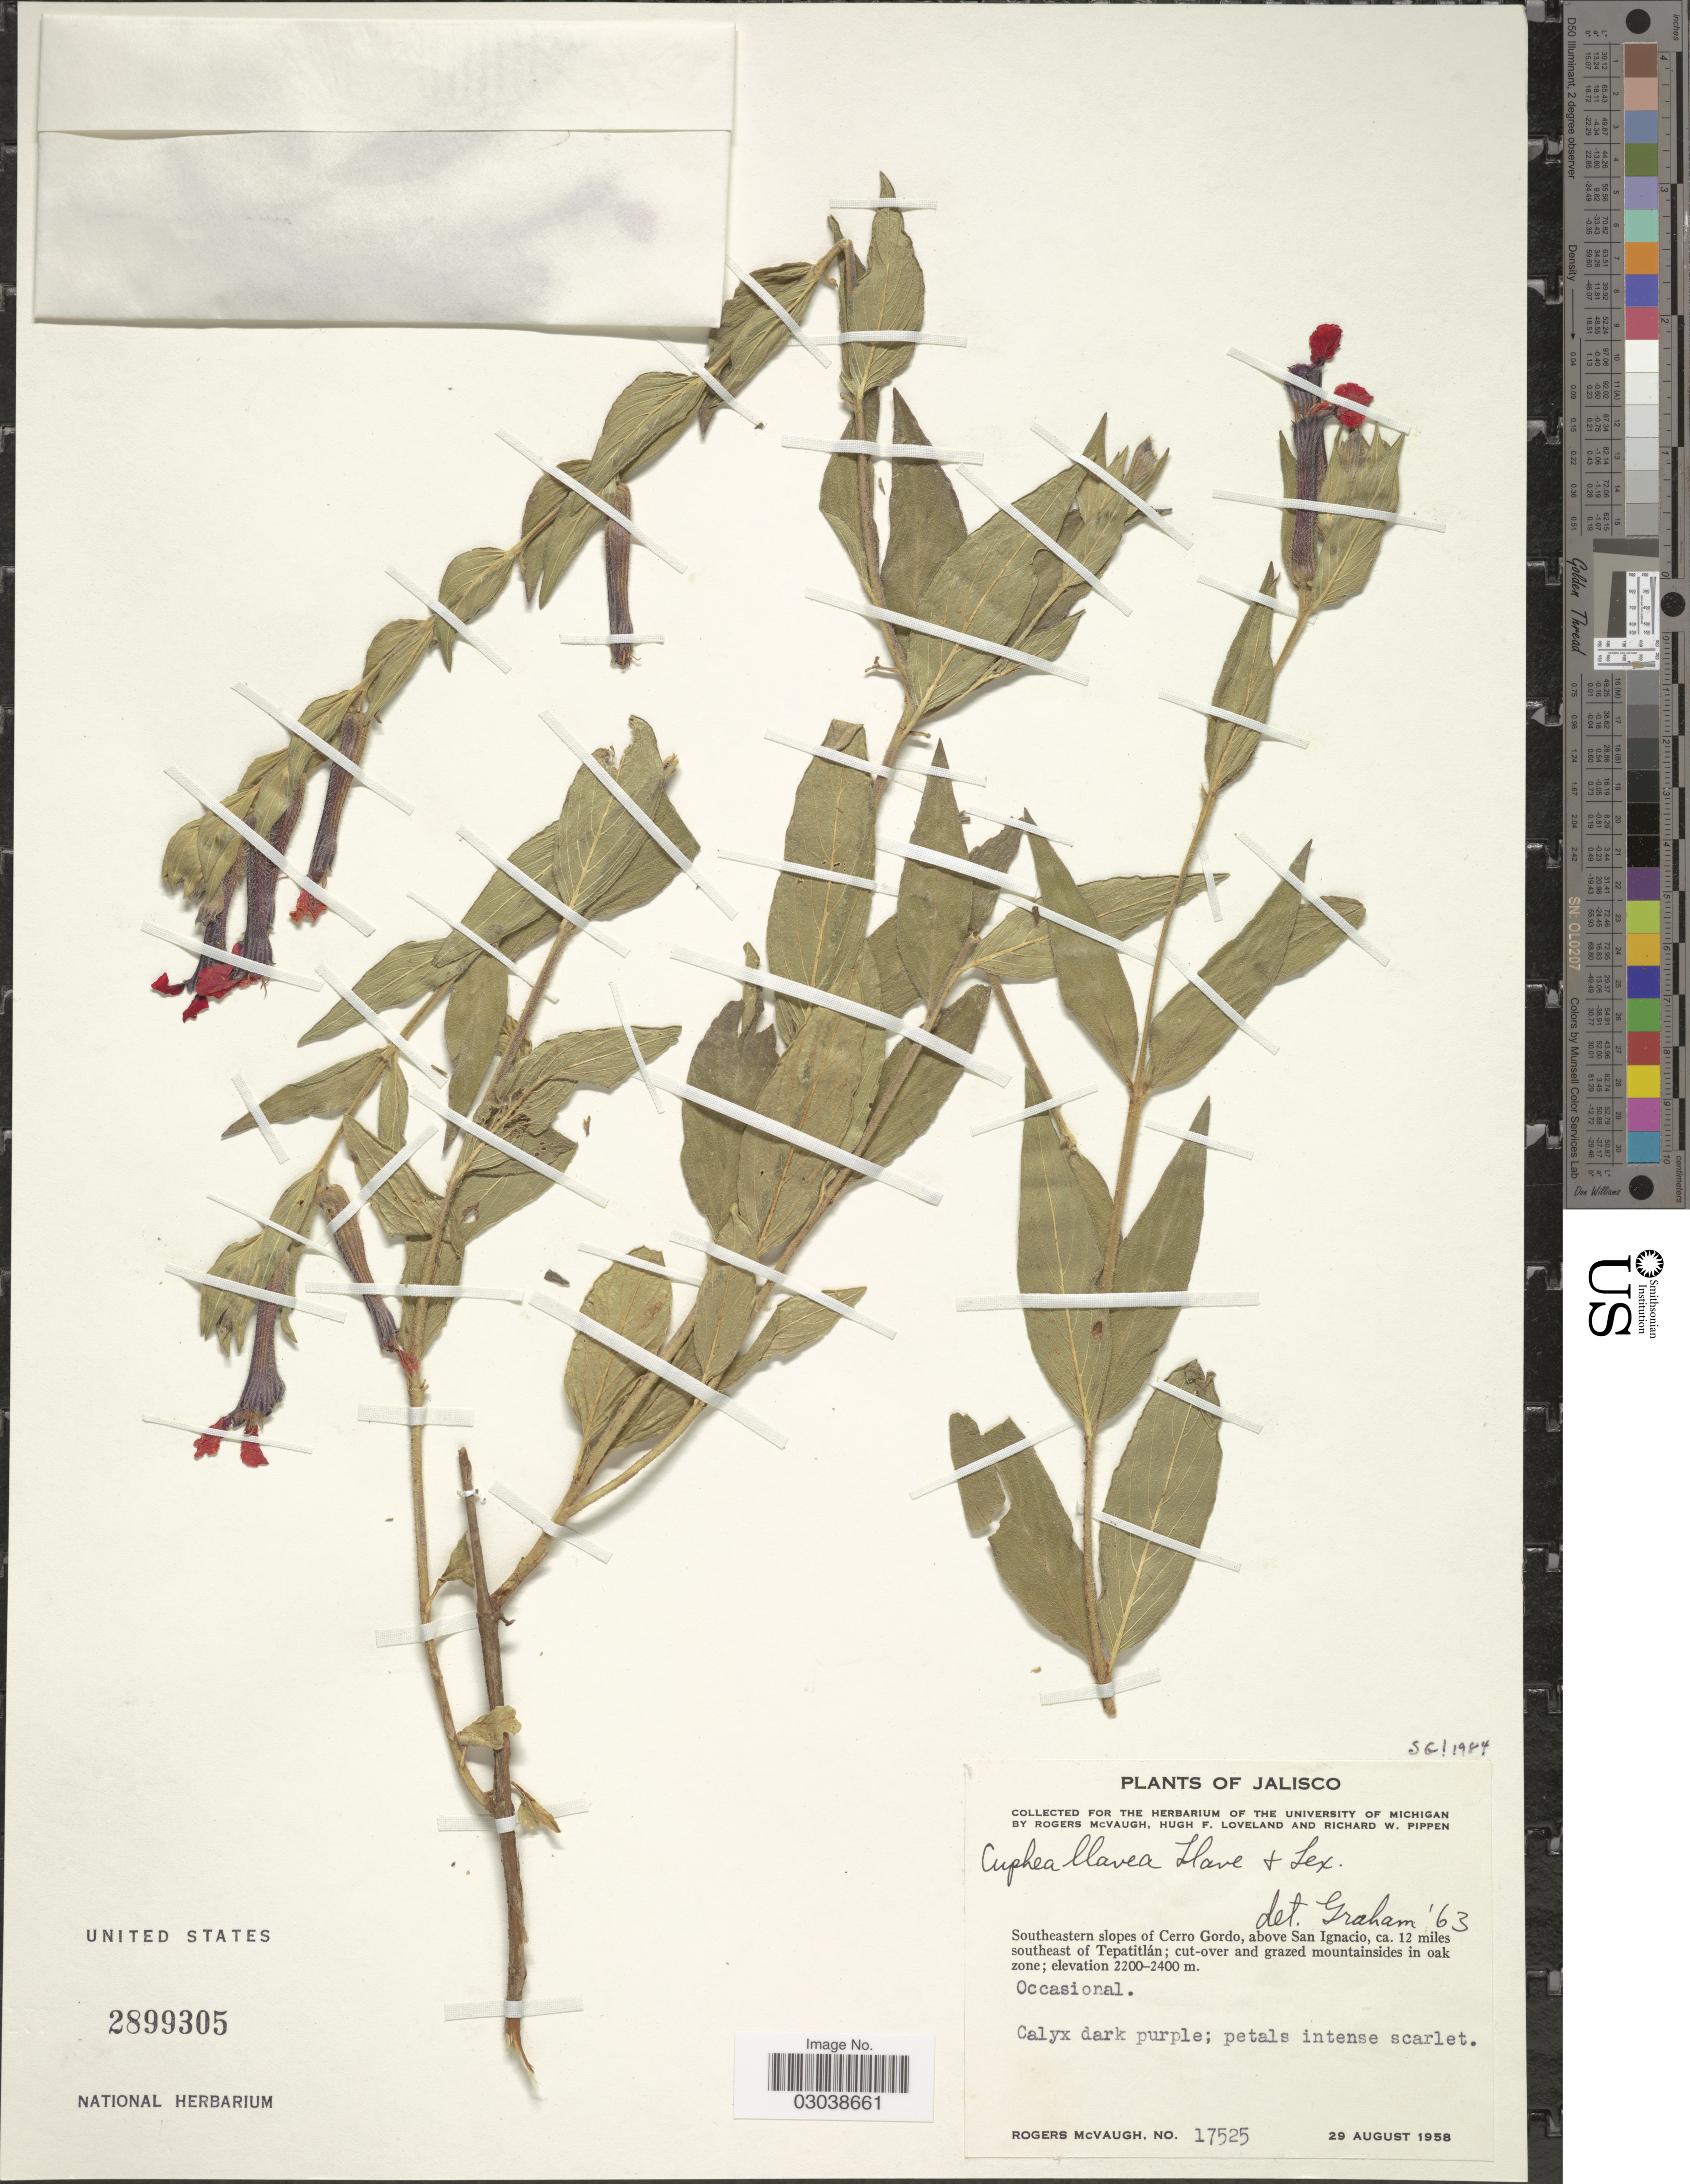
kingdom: Plantae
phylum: Tracheophyta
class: Magnoliopsida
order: Myrtales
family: Lythraceae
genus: Cuphea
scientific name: Cuphea llavea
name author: Lex.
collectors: R. McVaugh, H. Loveland & R. W. Pippen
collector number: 17525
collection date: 1958-08-29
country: Mexico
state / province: Jalisco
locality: Southeastern slopes of Cerro Gordo, above San Ignacio, ca. 12 miles southeast of Tepatitlán.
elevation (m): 2200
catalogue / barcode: US 2899305